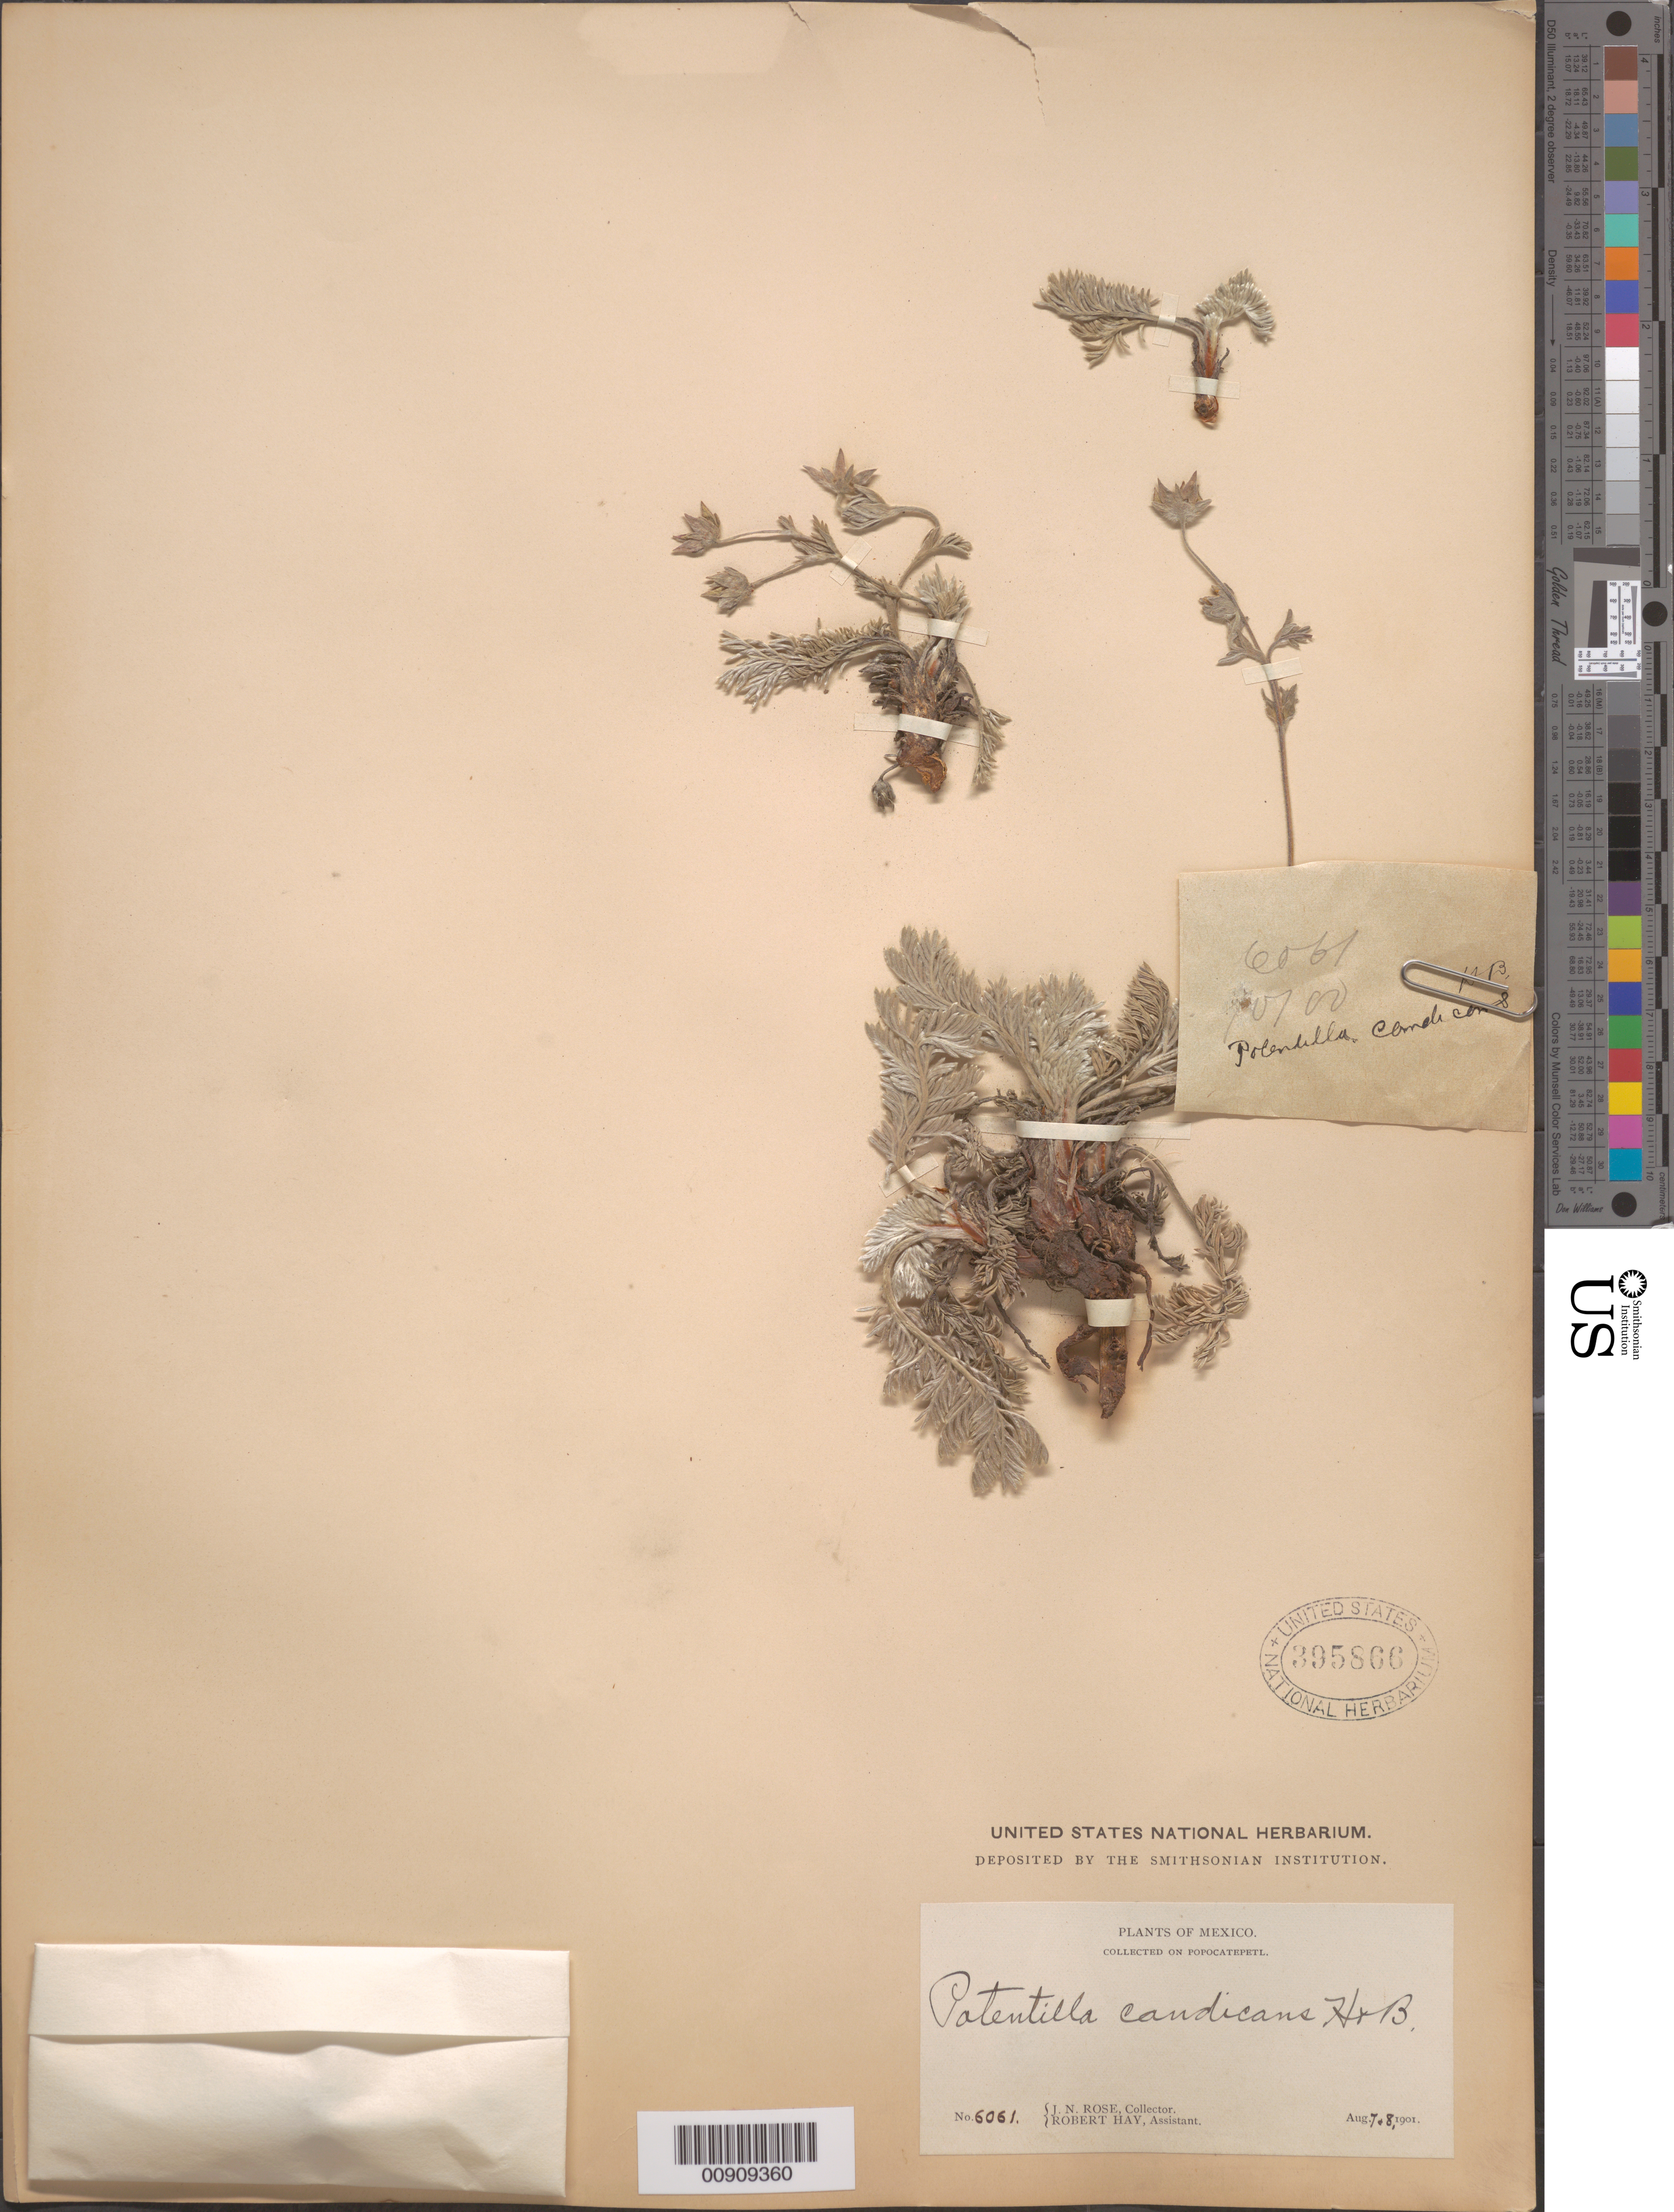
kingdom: Plantae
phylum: Tracheophyta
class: Magnoliopsida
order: Rosales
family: Rosaceae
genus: Potentilla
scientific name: Potentilla candicans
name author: Humb. & Bonpl. ex Nestl.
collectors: J. N. Rose & R. Hay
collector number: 6061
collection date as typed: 07 Aug 1901 to 08 Aug 1901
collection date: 1901-08-07/1901-08-08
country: Mexico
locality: Popocatepetl.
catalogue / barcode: US 395866